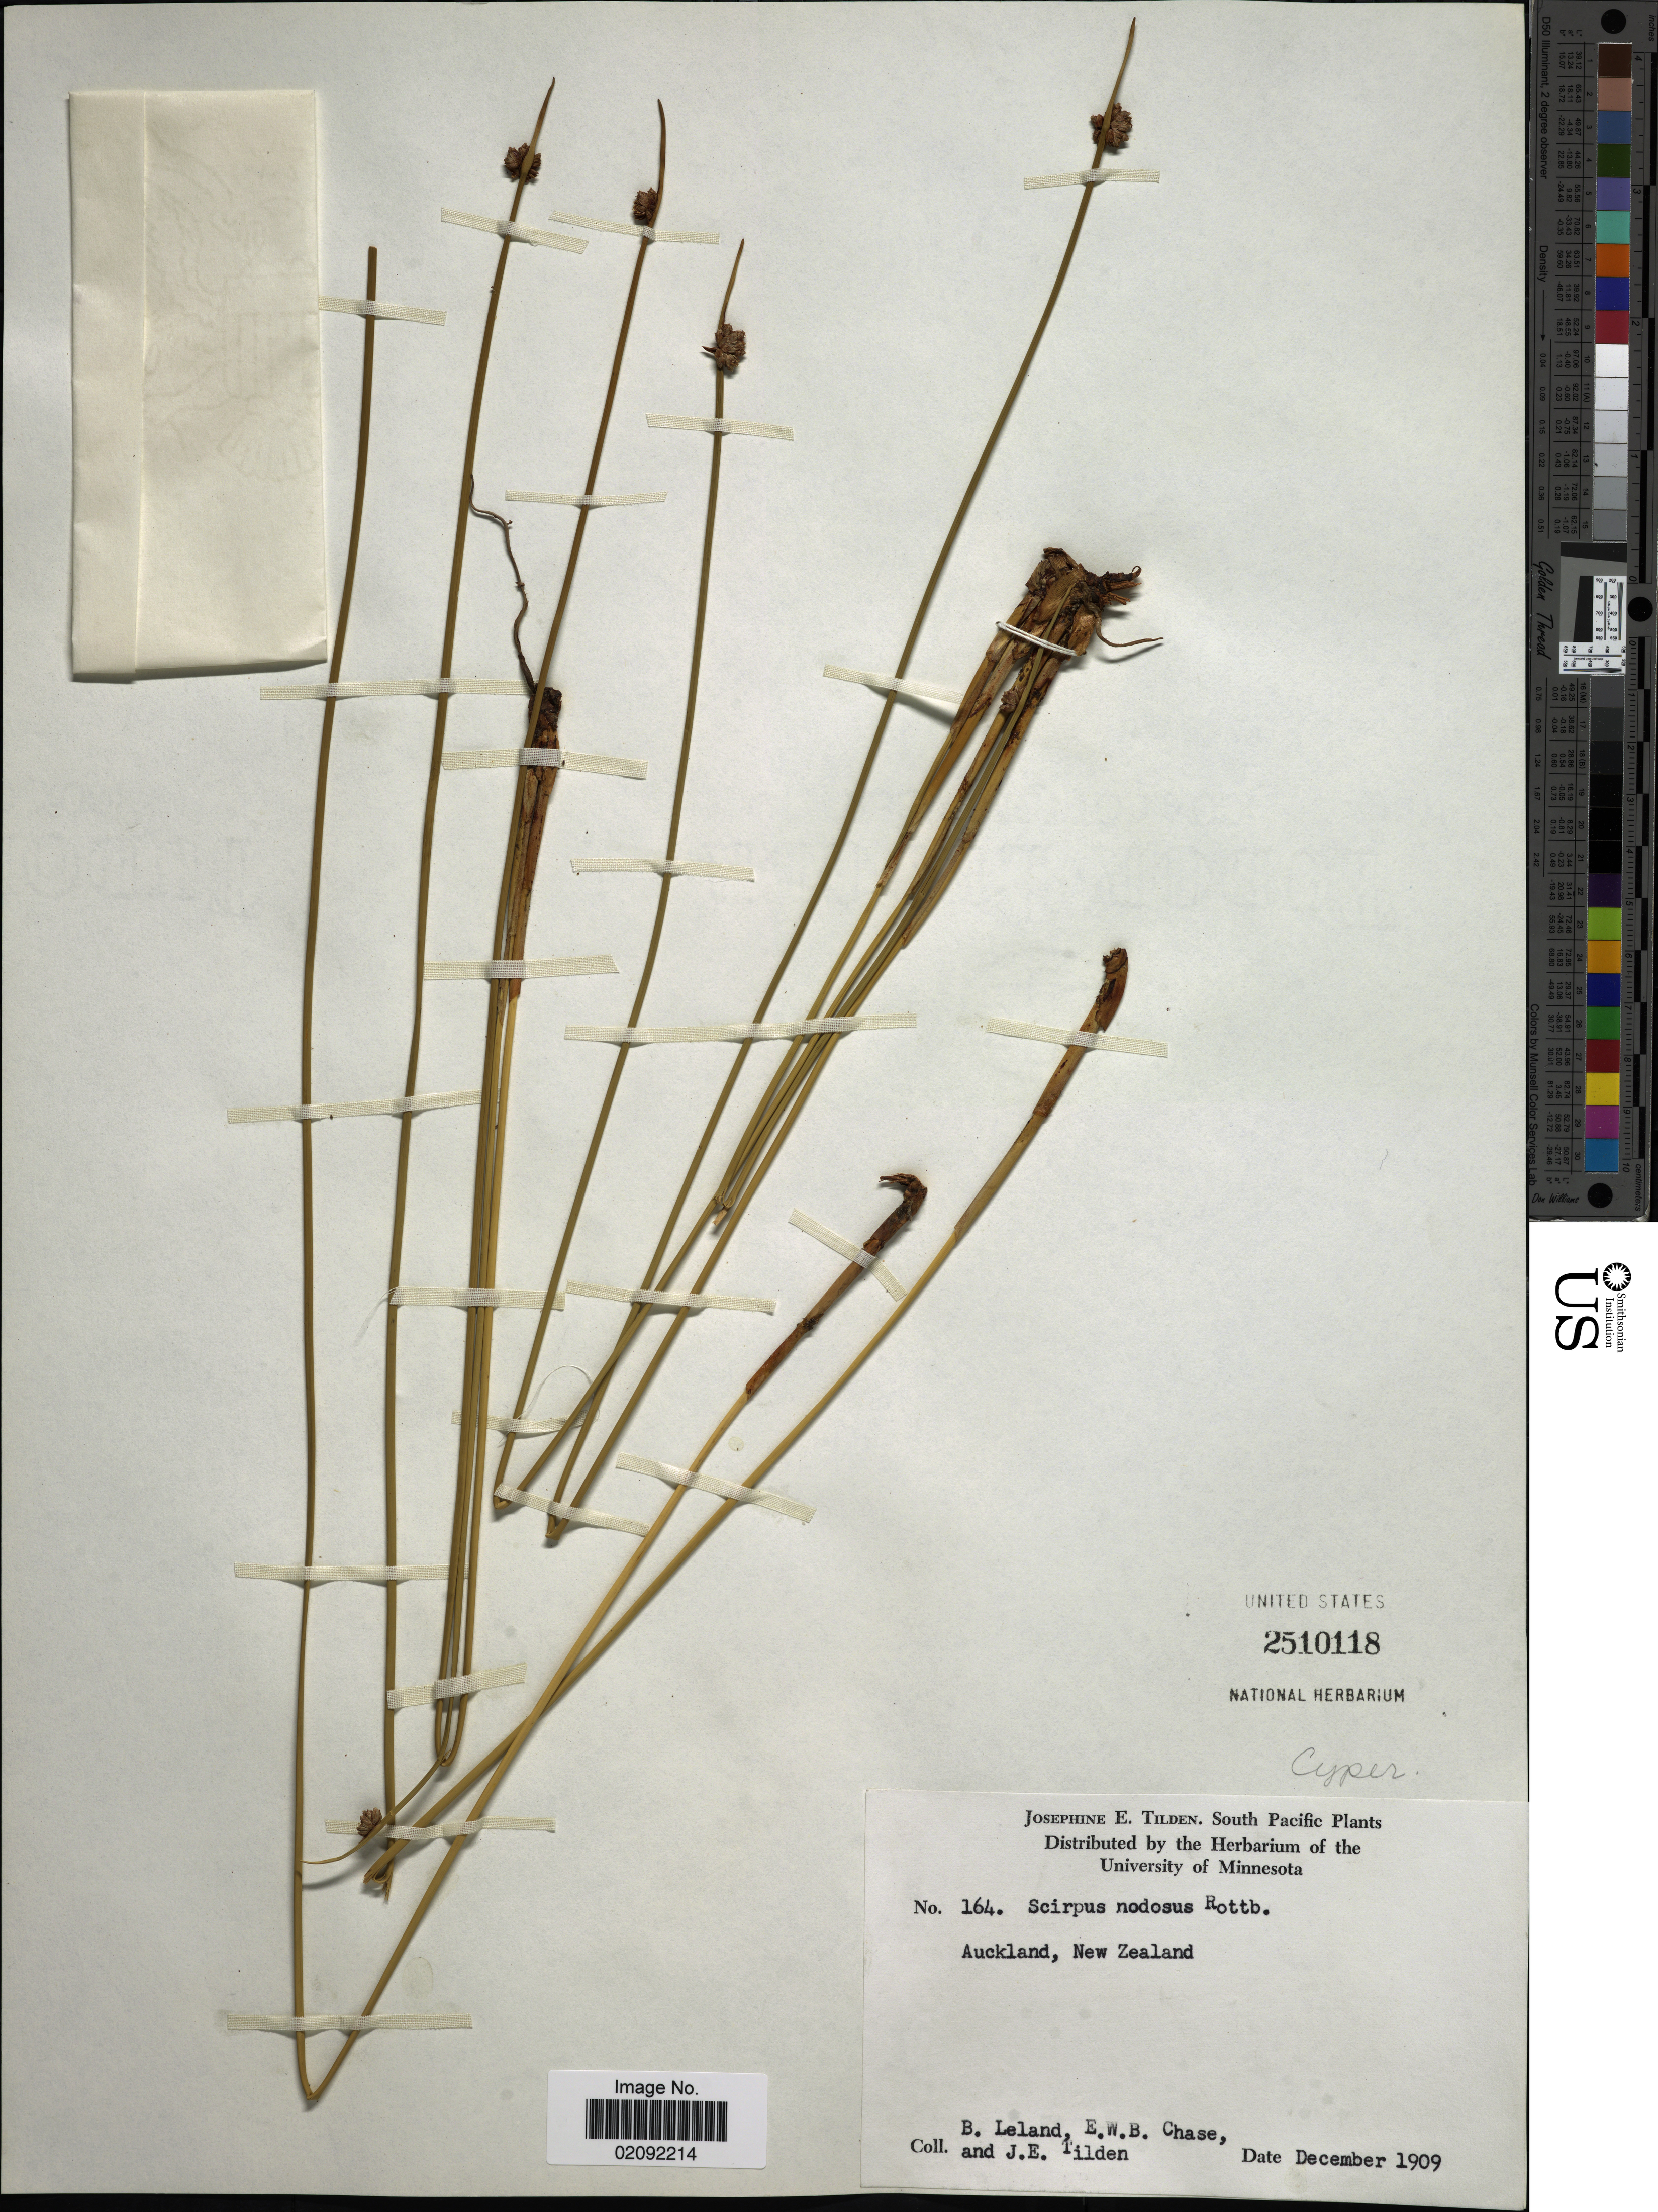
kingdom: Plantae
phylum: Tracheophyta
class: Liliopsida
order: Poales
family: Cyperaceae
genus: Ficinia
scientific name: Ficinia nodosa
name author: (Rottb.) Goetgh. et al.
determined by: Strong, Mark T., (BOT), Smithsonian Institution - National Museum of Natural History (UNITED STATES)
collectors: B. Leland, E. W. Chase & J. E. Tilden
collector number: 164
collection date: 1909-12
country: New Zealand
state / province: Auckland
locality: South Pacific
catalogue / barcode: US 2510118